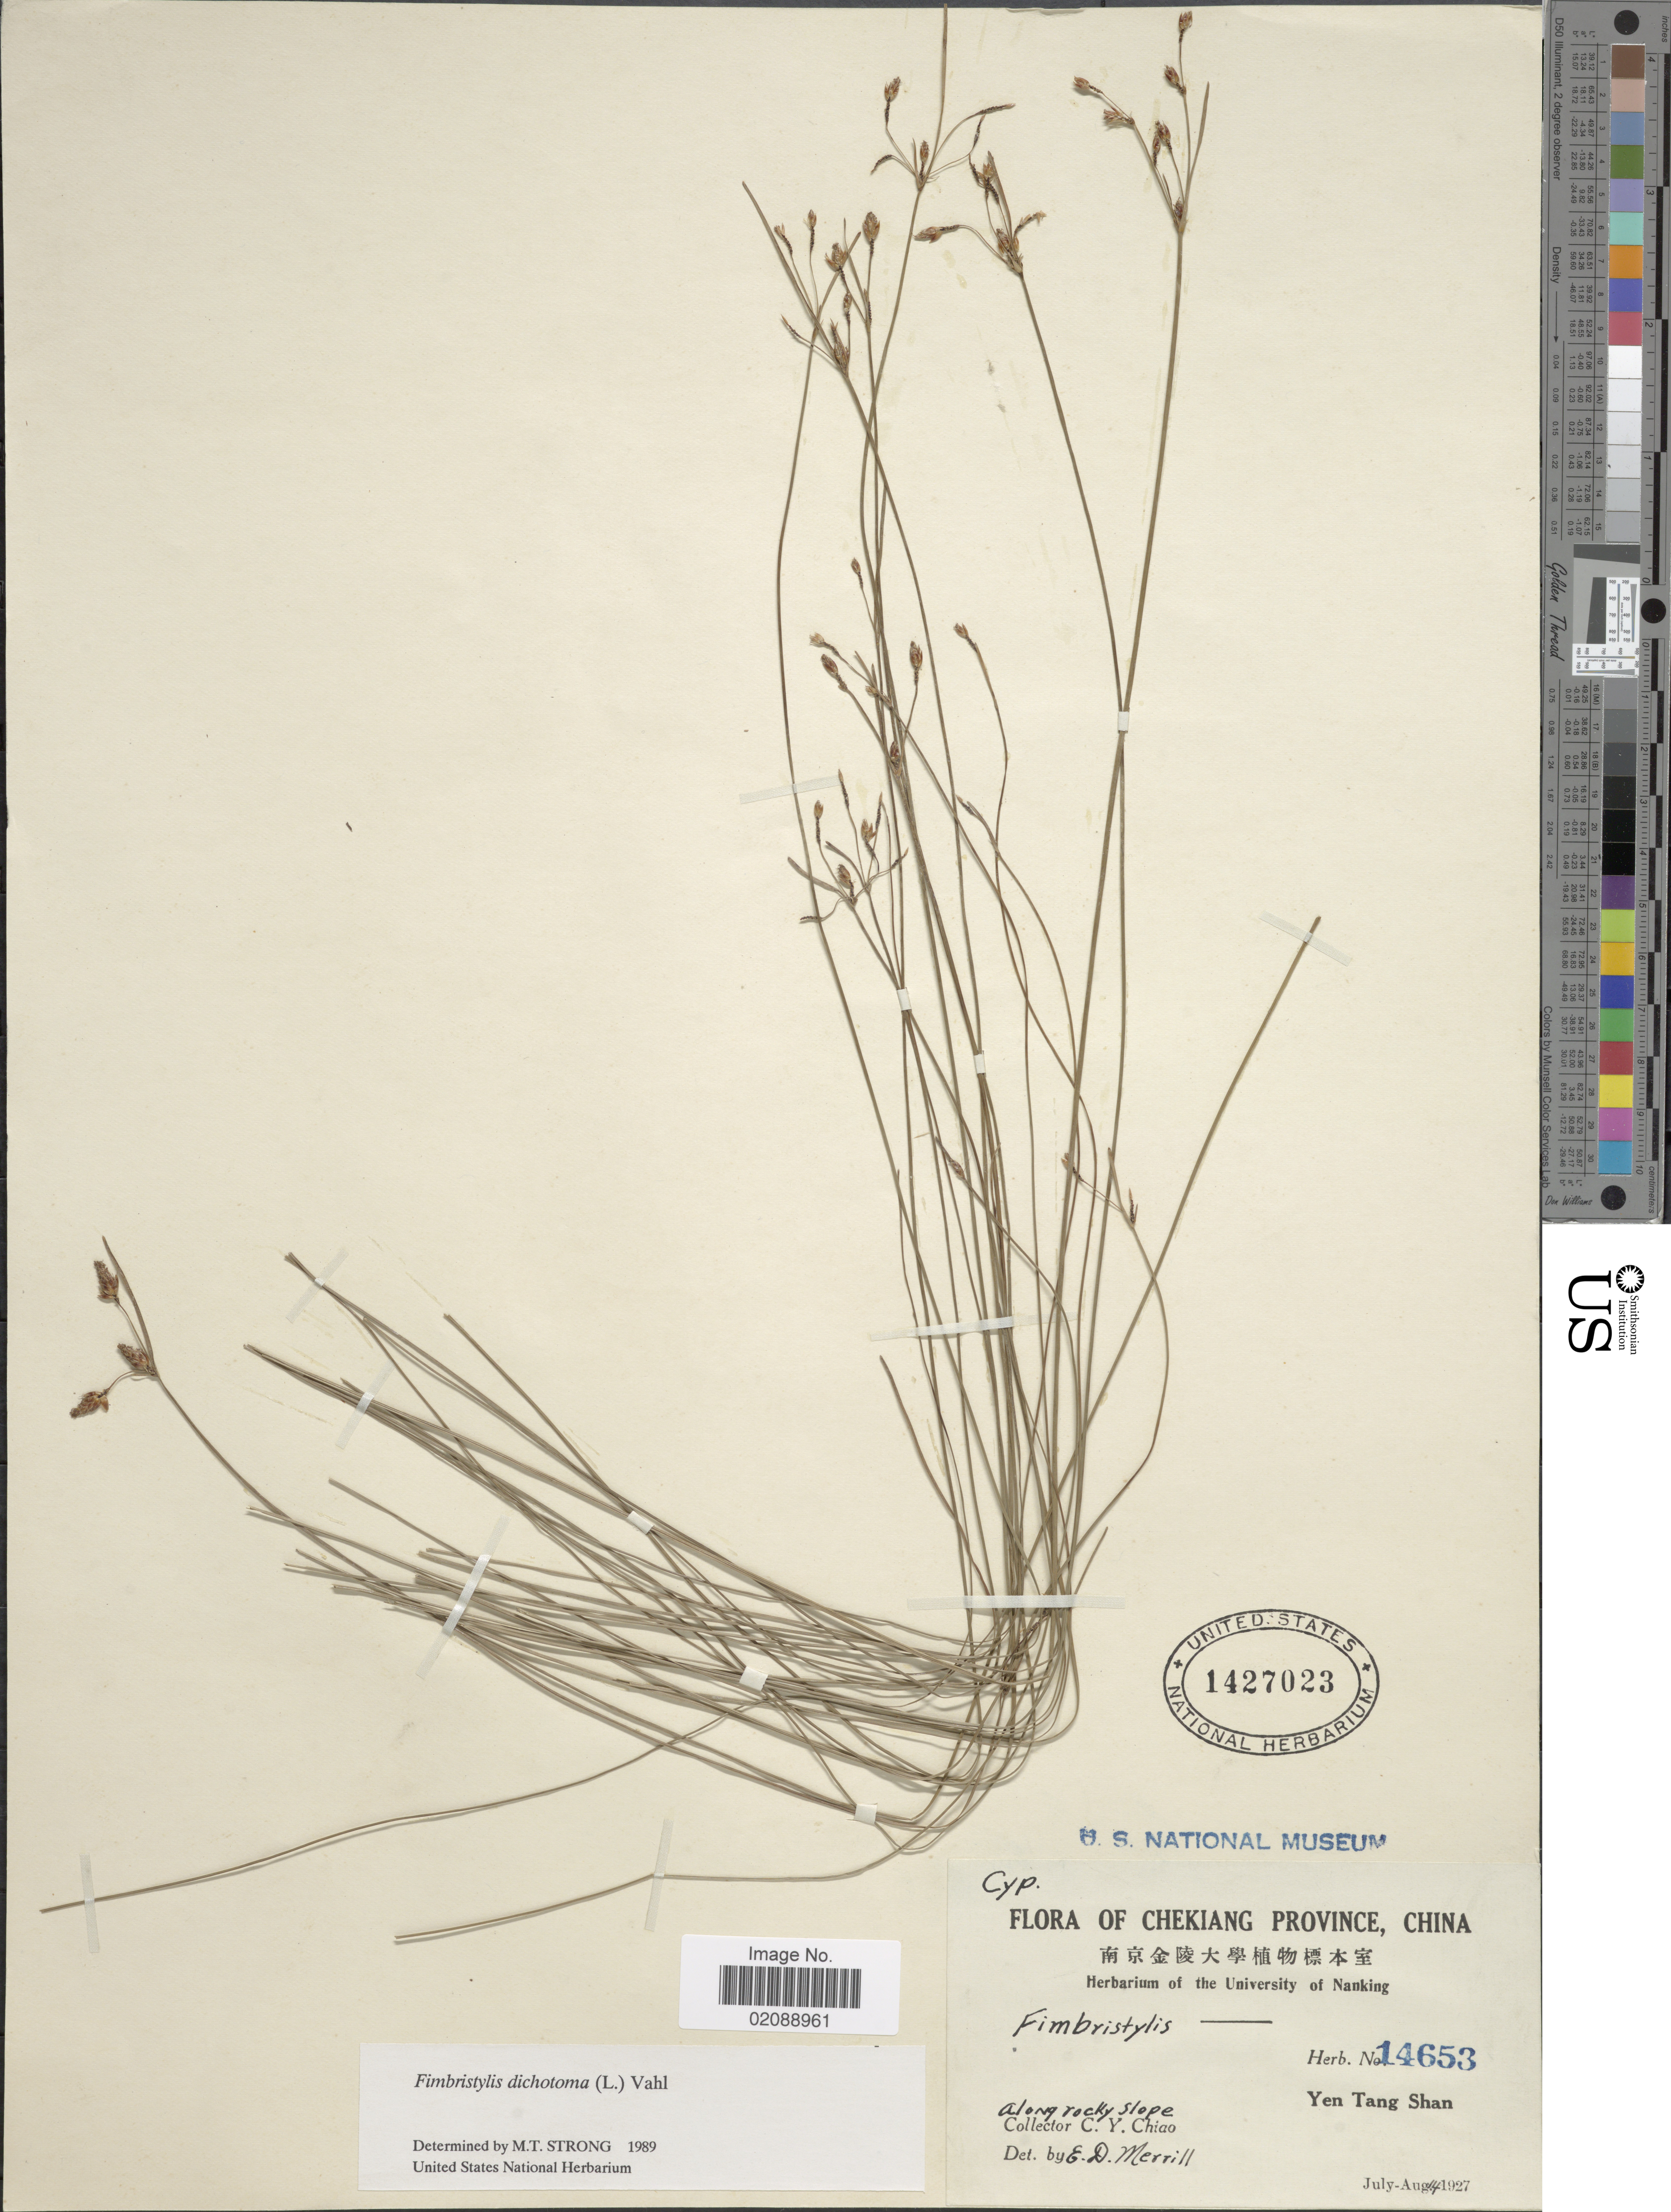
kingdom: Plantae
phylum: Tracheophyta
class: Liliopsida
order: Poales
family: Cyperaceae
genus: Fimbristylis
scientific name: Fimbristylis dichotoma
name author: (L.) Vahl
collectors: C. Y. Chiao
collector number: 14653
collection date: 1927-08-14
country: China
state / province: Zhejiang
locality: Chekiang Province, along rocky slope, Yen Tang Shan.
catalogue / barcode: US 1427023